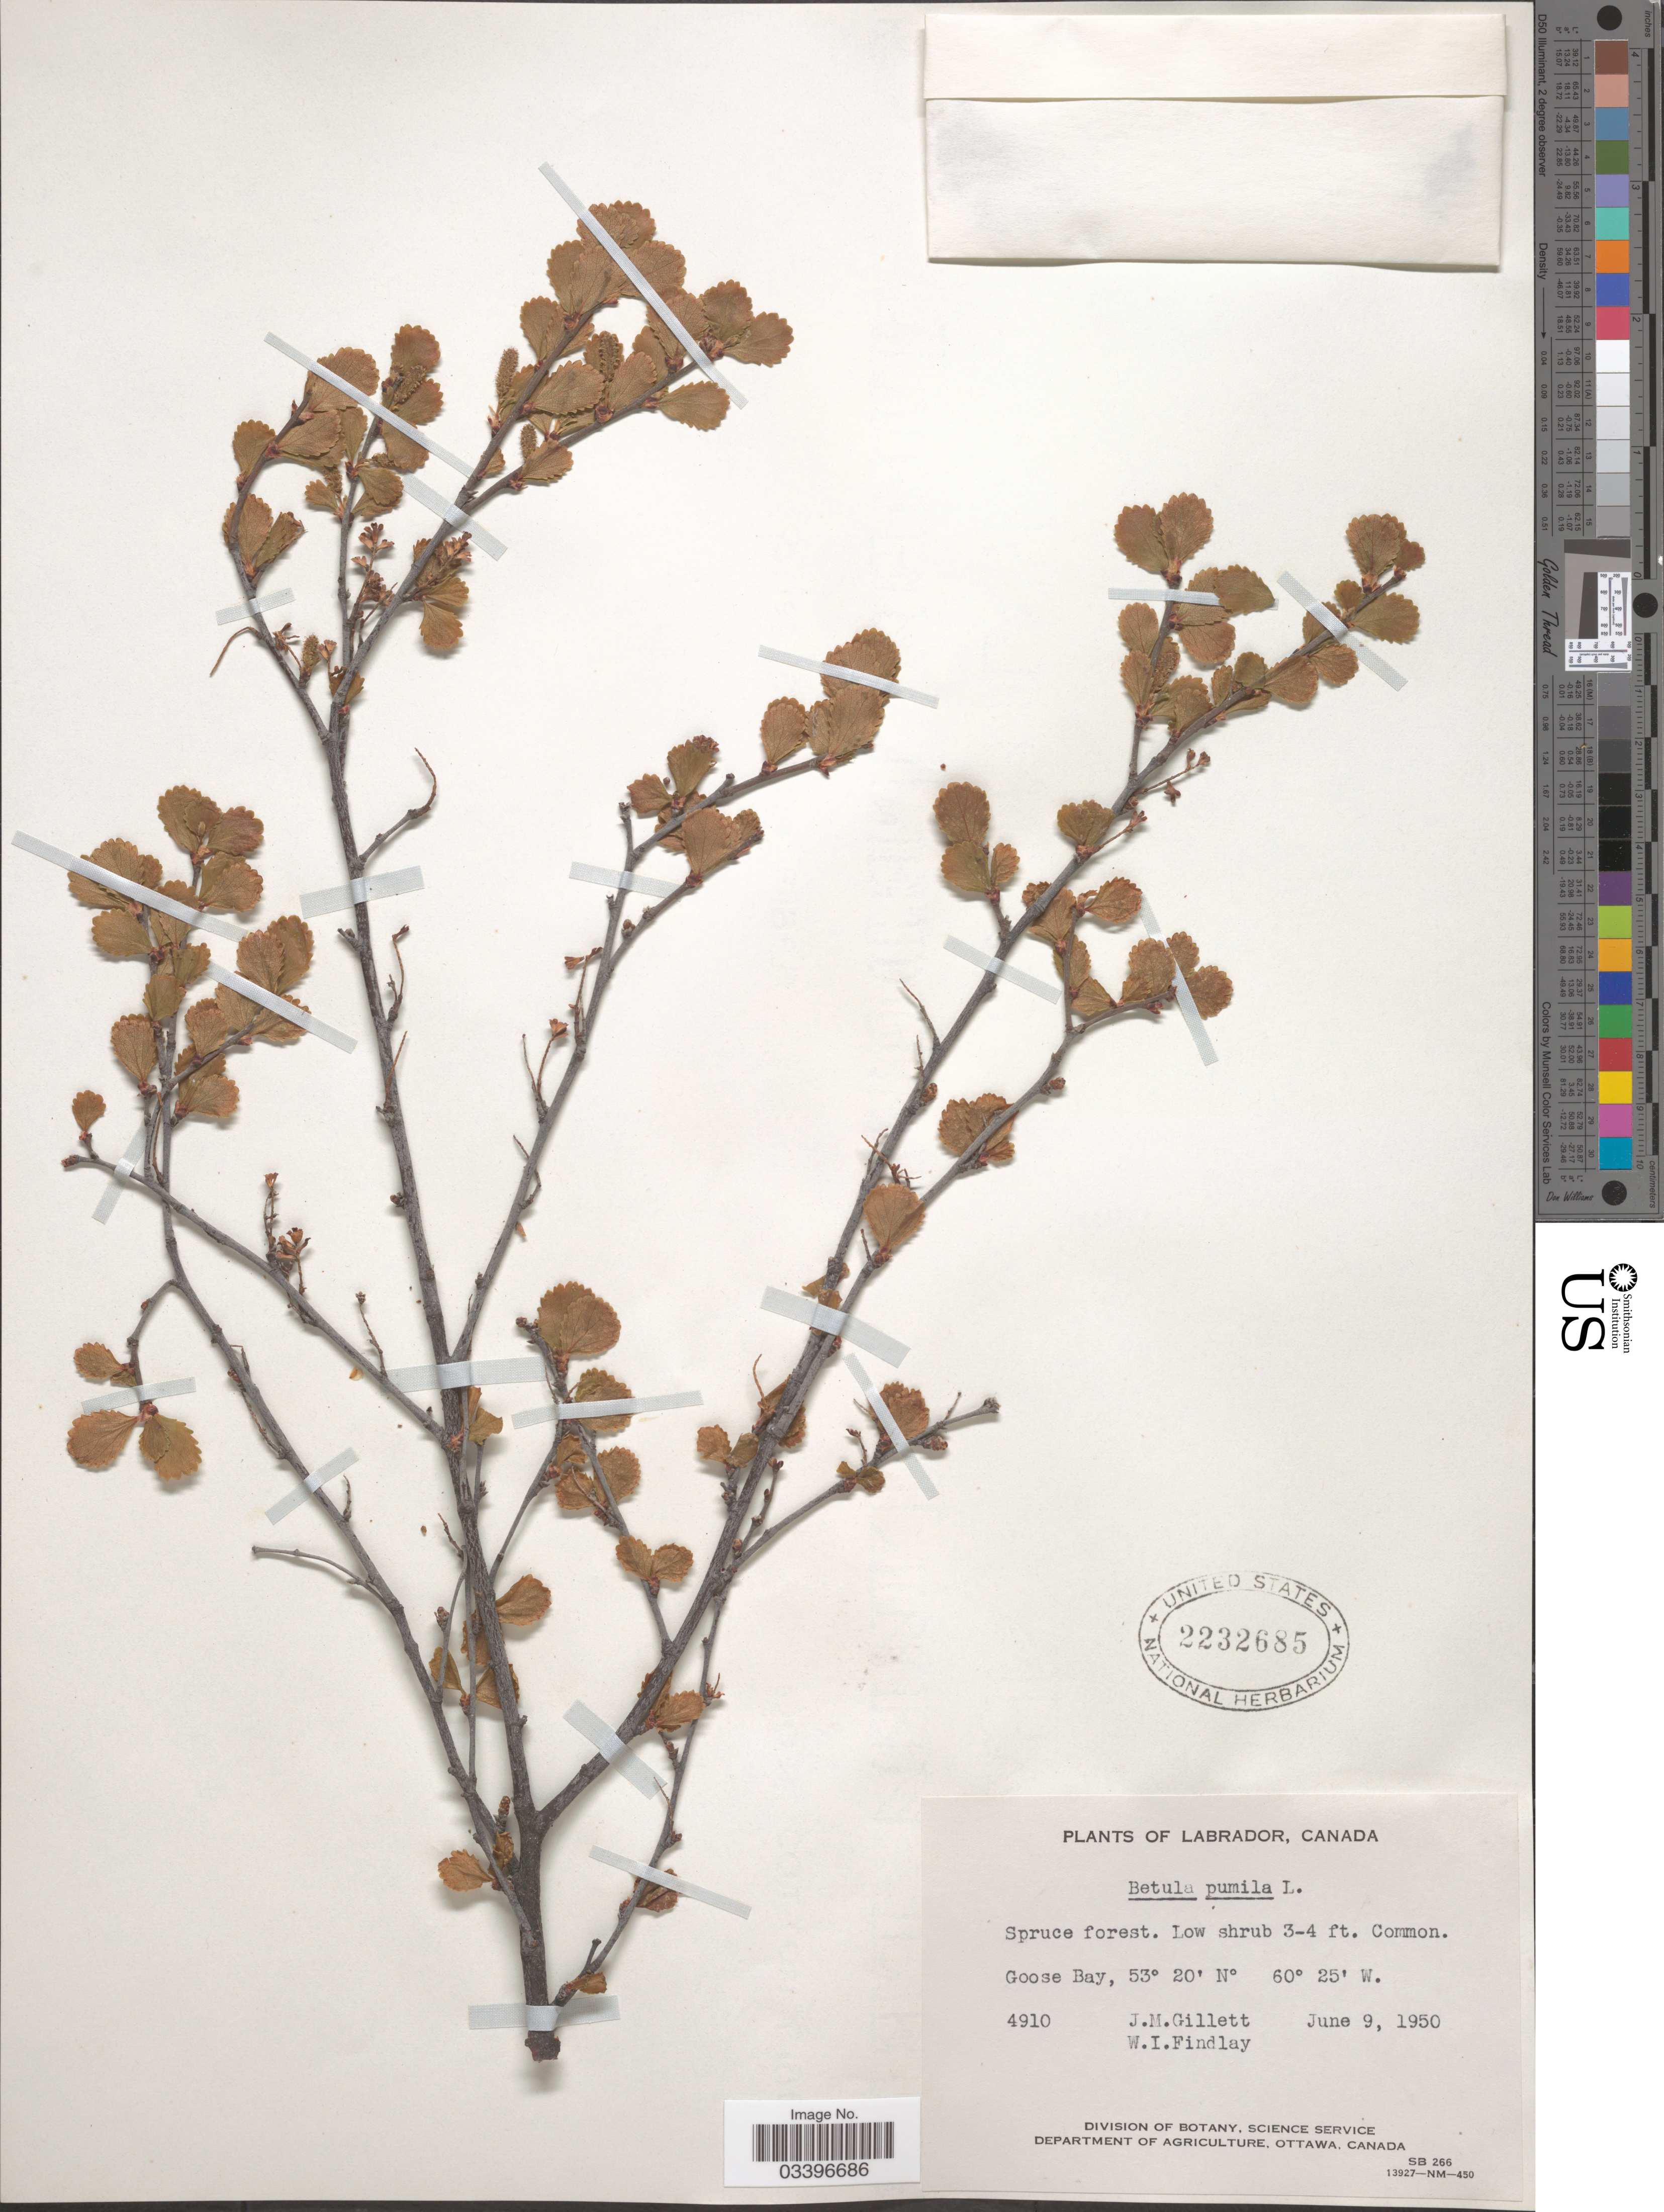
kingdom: Plantae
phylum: Tracheophyta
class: Magnoliopsida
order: Fagales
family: Betulaceae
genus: Betula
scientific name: Betula pumila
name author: L.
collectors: J. M. Gillett & W. Findlay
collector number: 4910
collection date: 1950-06-09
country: Canada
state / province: Newfoundland and Labrador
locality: Labrador. Goose Bay.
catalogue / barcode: US 2232685